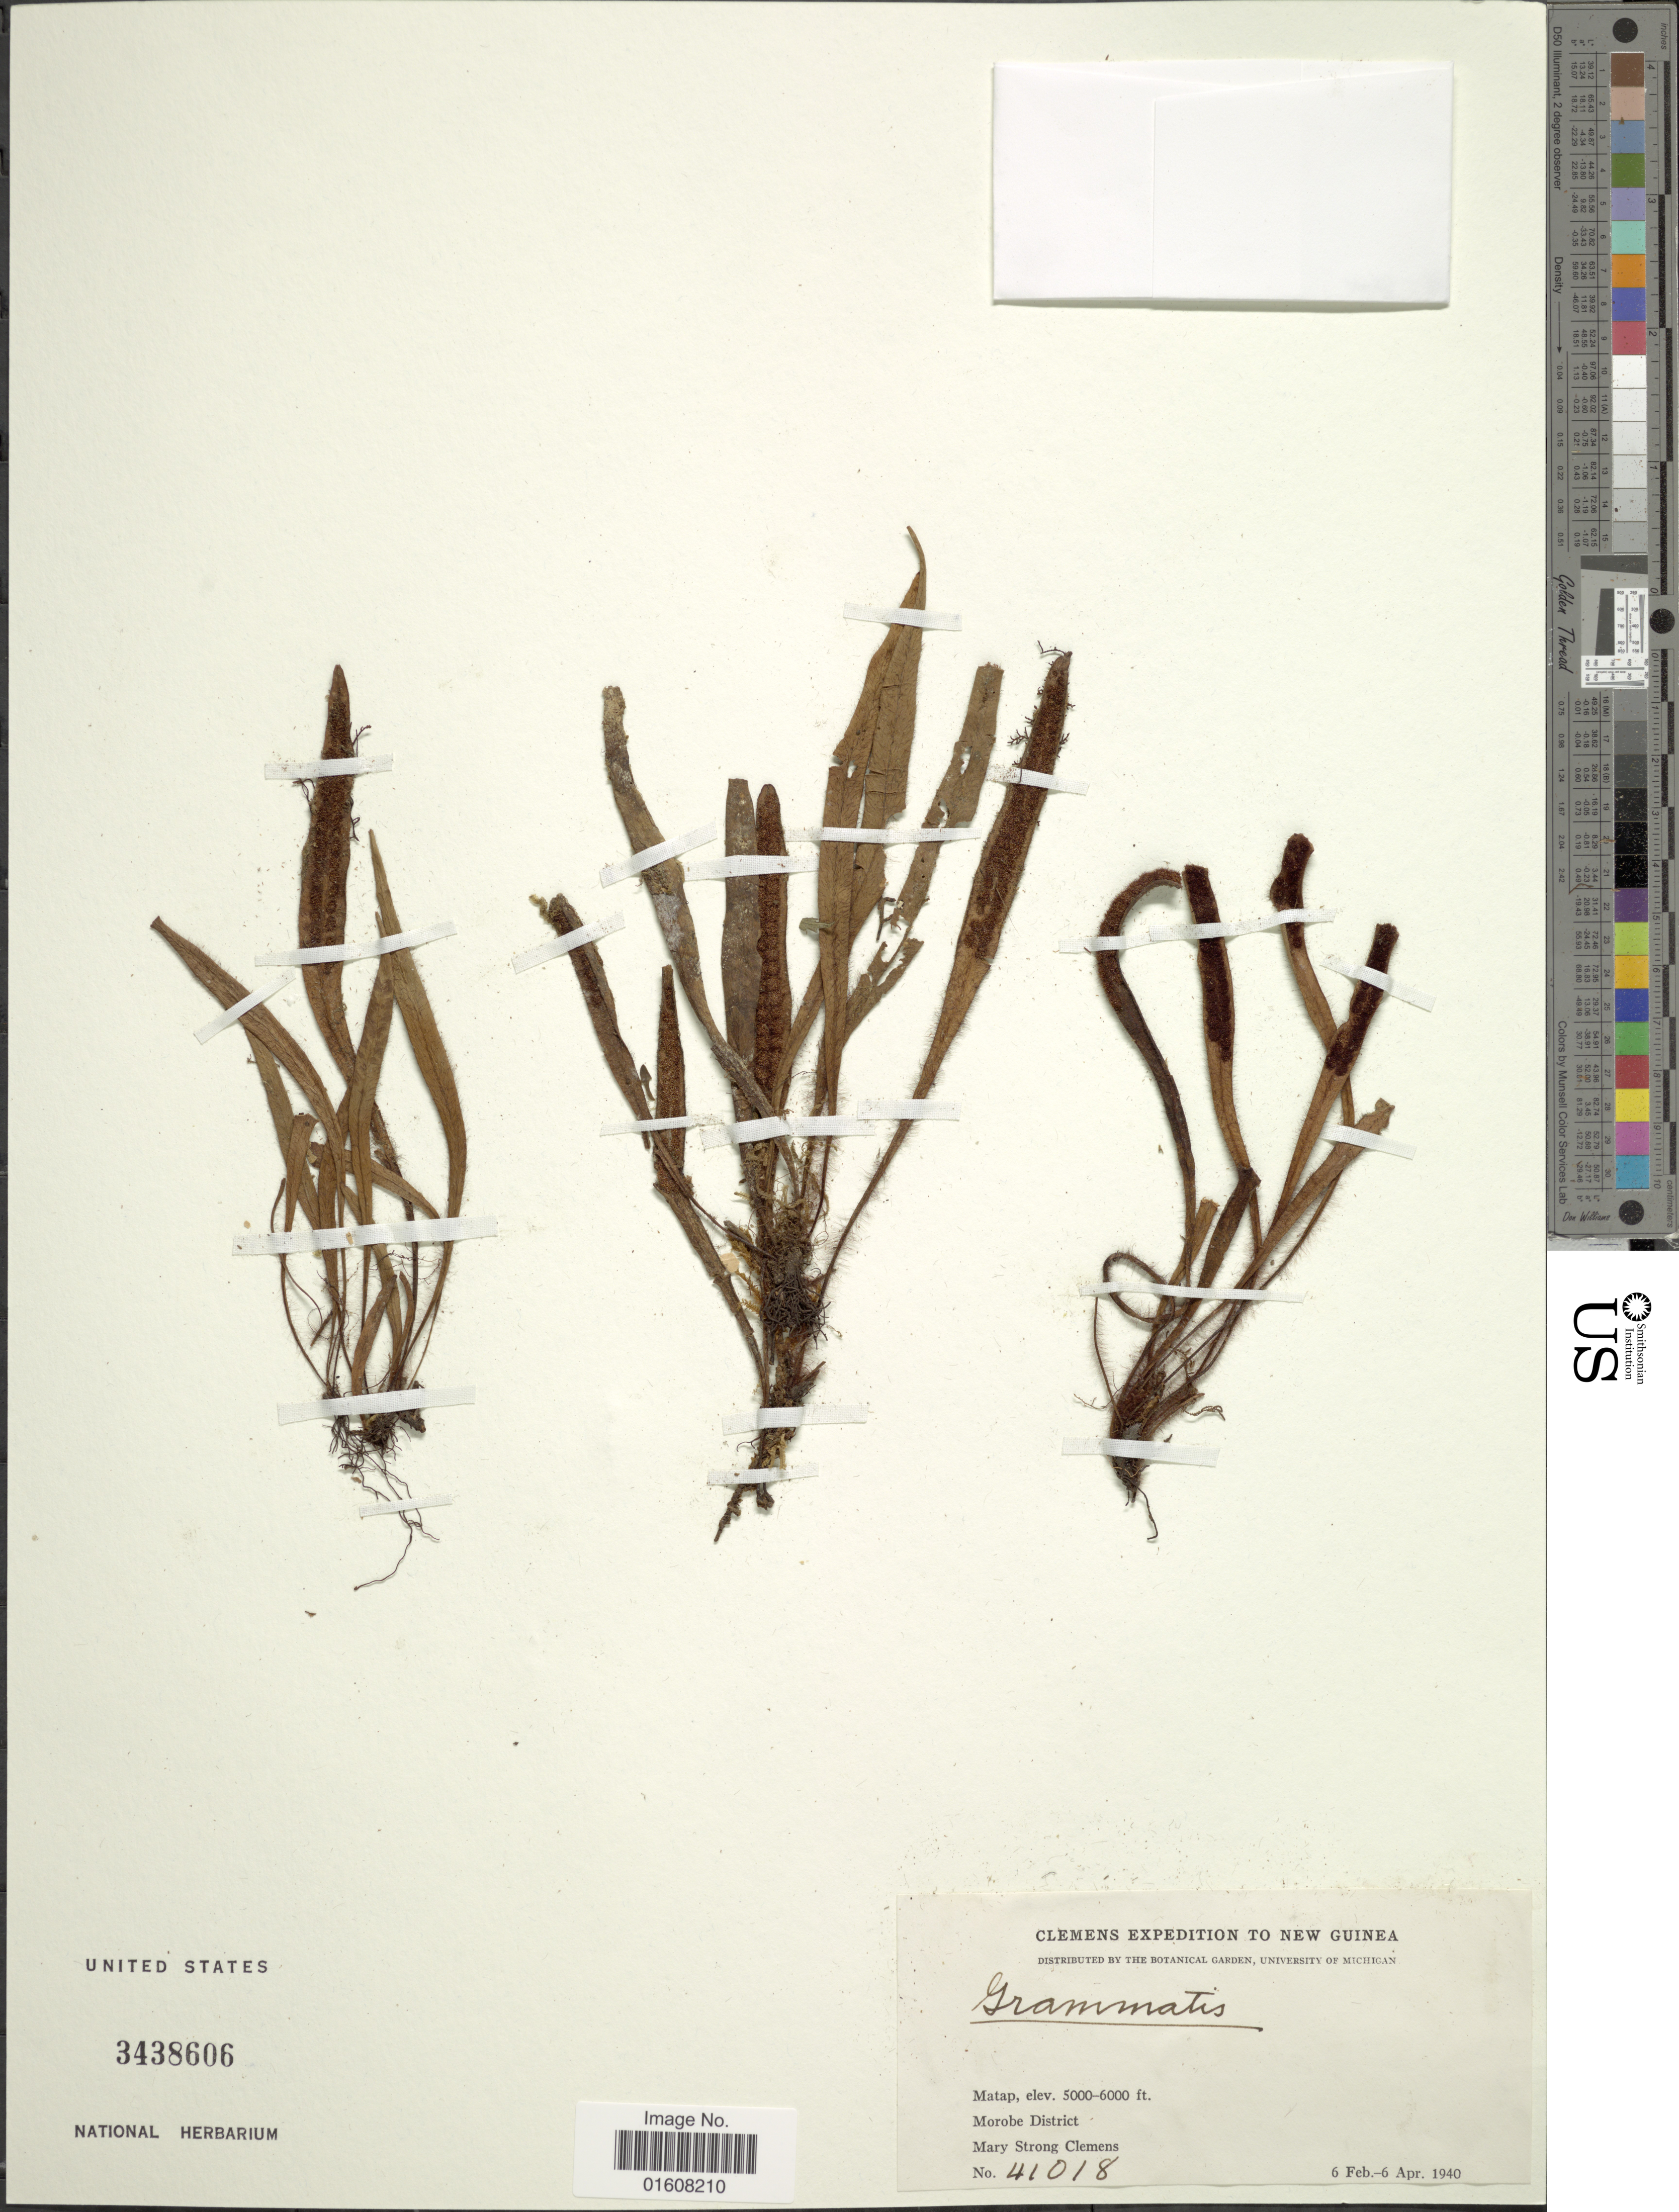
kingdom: Plantae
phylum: Tracheophyta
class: Polypodiopsida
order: Polypodiales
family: Polypodiaceae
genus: Grammitis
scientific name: Grammitis sp.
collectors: M. S. Clemens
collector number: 41018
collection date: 1940-02-06/1940-04-06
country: Papua New Guinea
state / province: Morobe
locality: New Guinea. Matap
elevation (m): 1524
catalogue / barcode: US 3438606